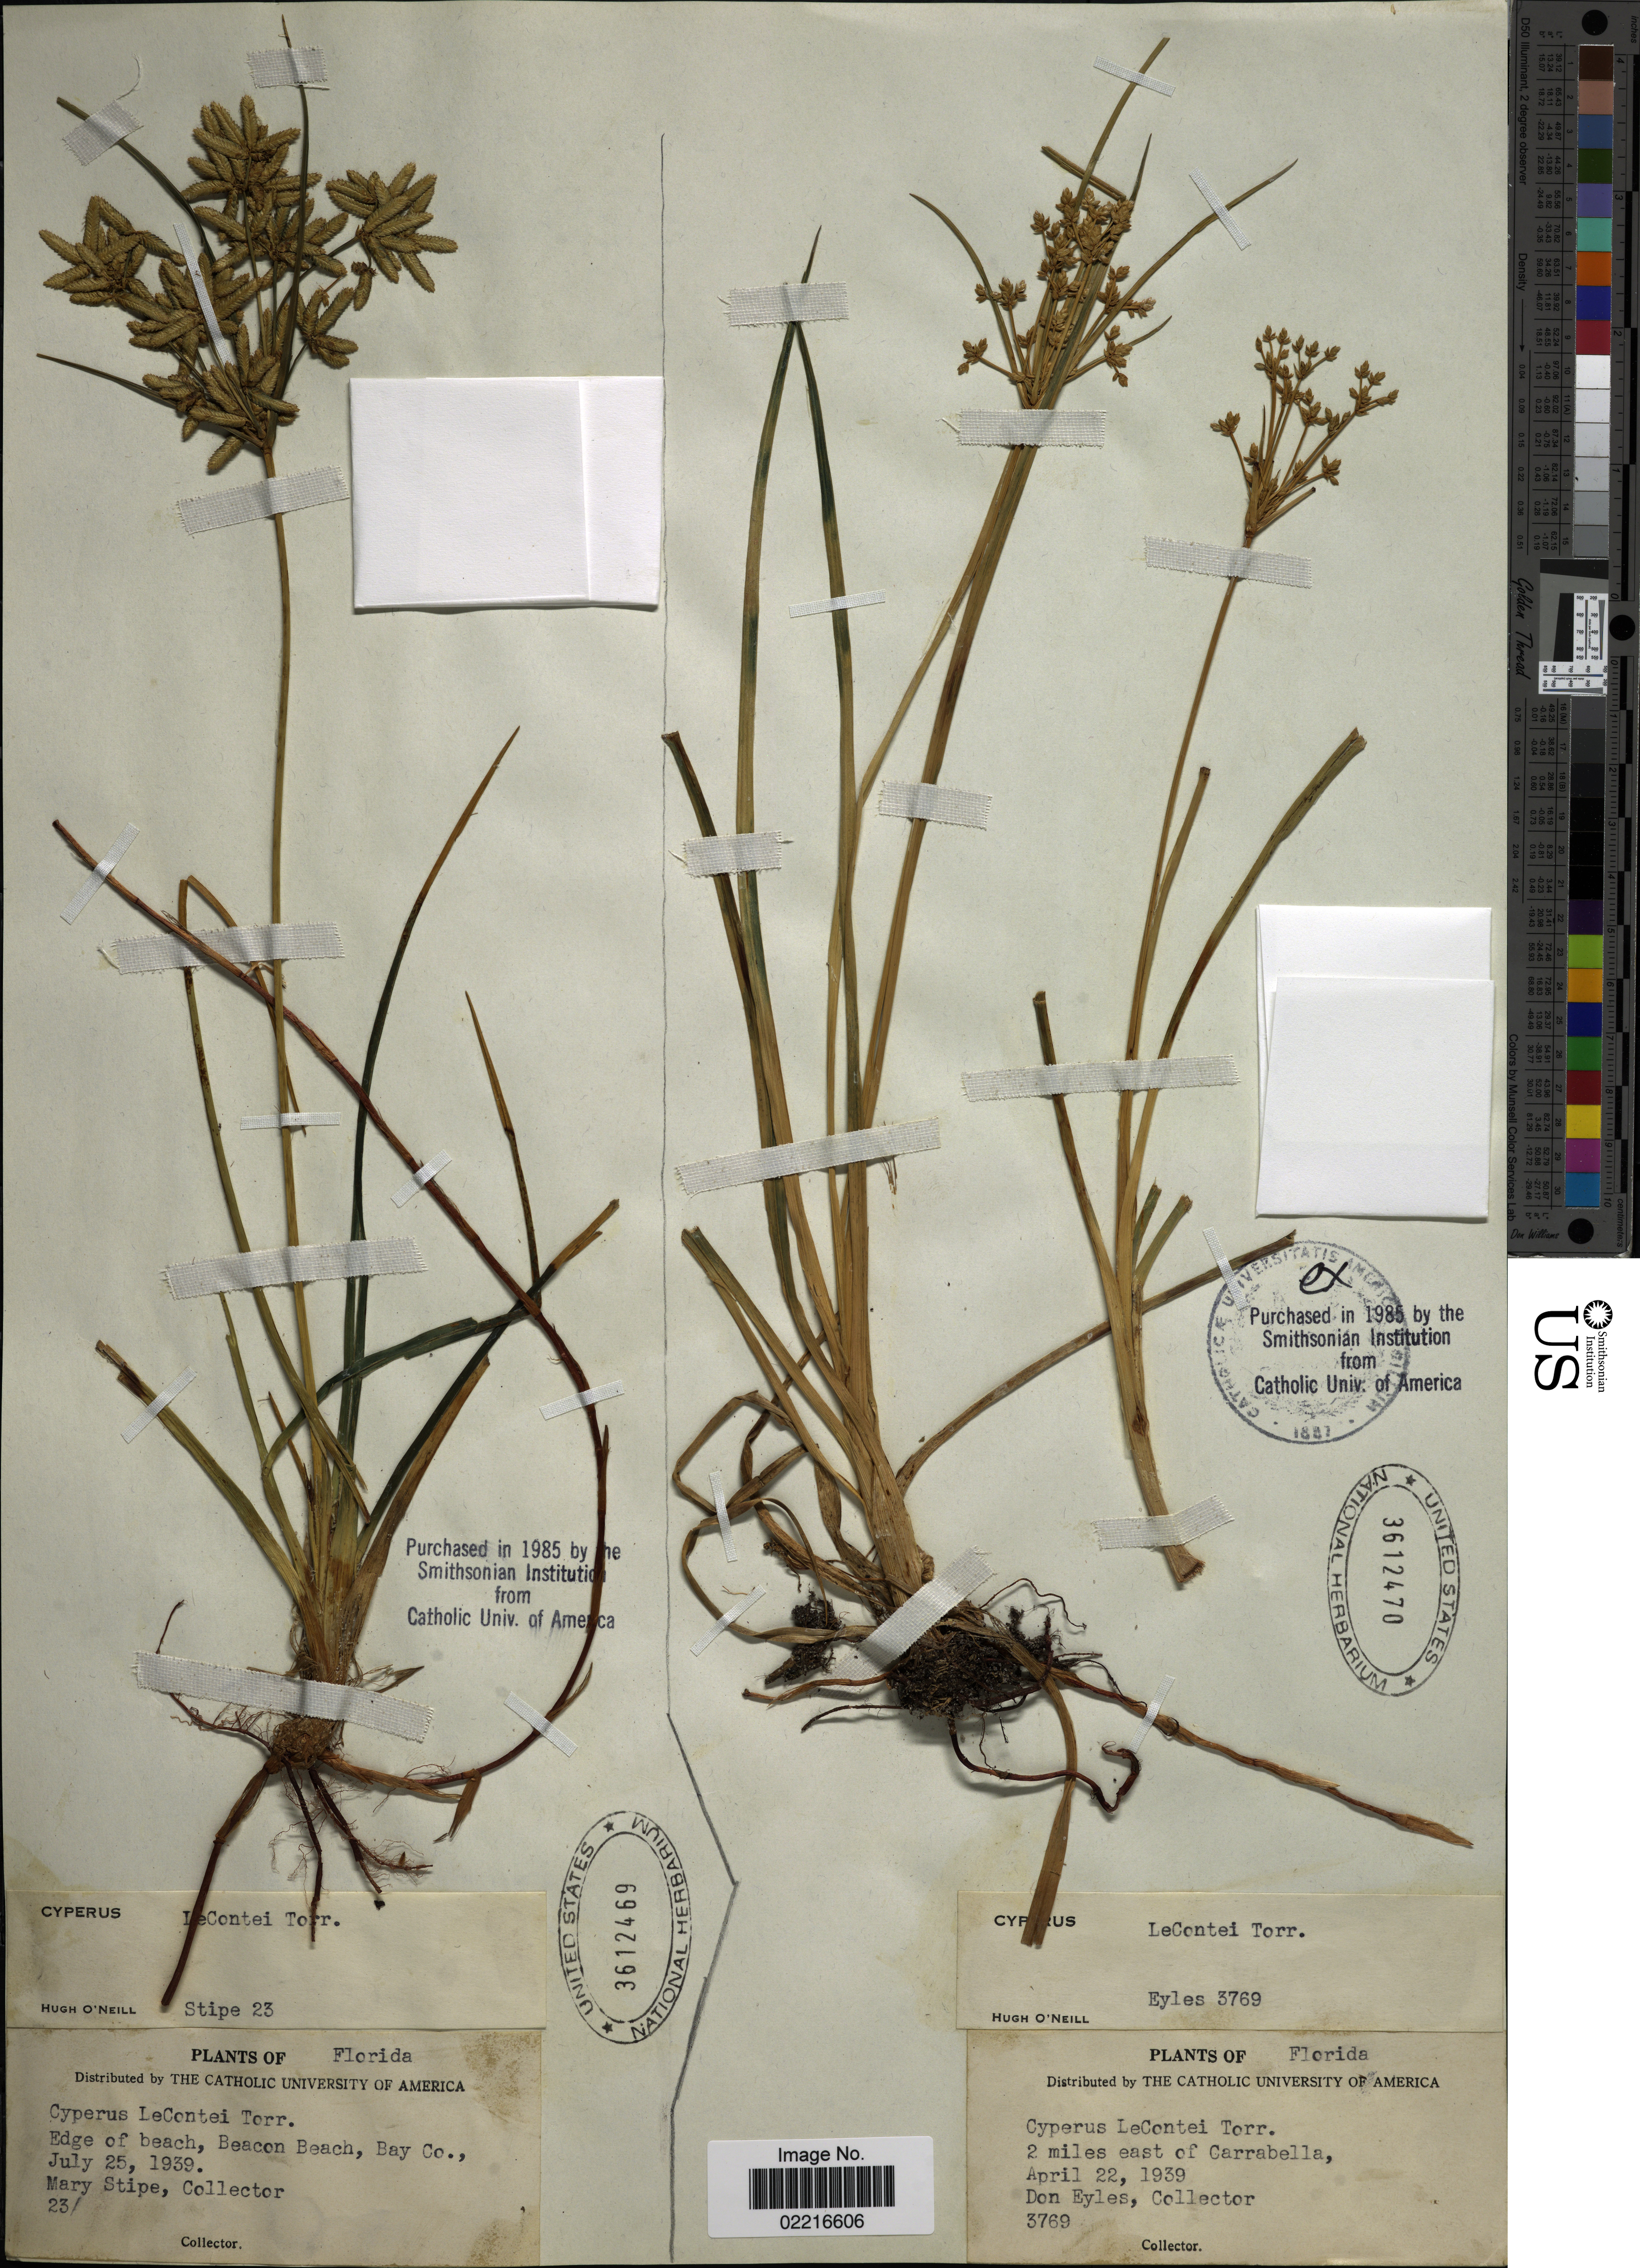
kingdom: Plantae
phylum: Tracheophyta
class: Liliopsida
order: Poales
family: Cyperaceae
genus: Cyperus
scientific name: Cyperus lecontei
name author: Torr. ex Steud.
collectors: D. Eyles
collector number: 3769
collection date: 1939-04-22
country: United States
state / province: Florida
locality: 2 miles east of Carrabella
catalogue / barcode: US 3612470-2